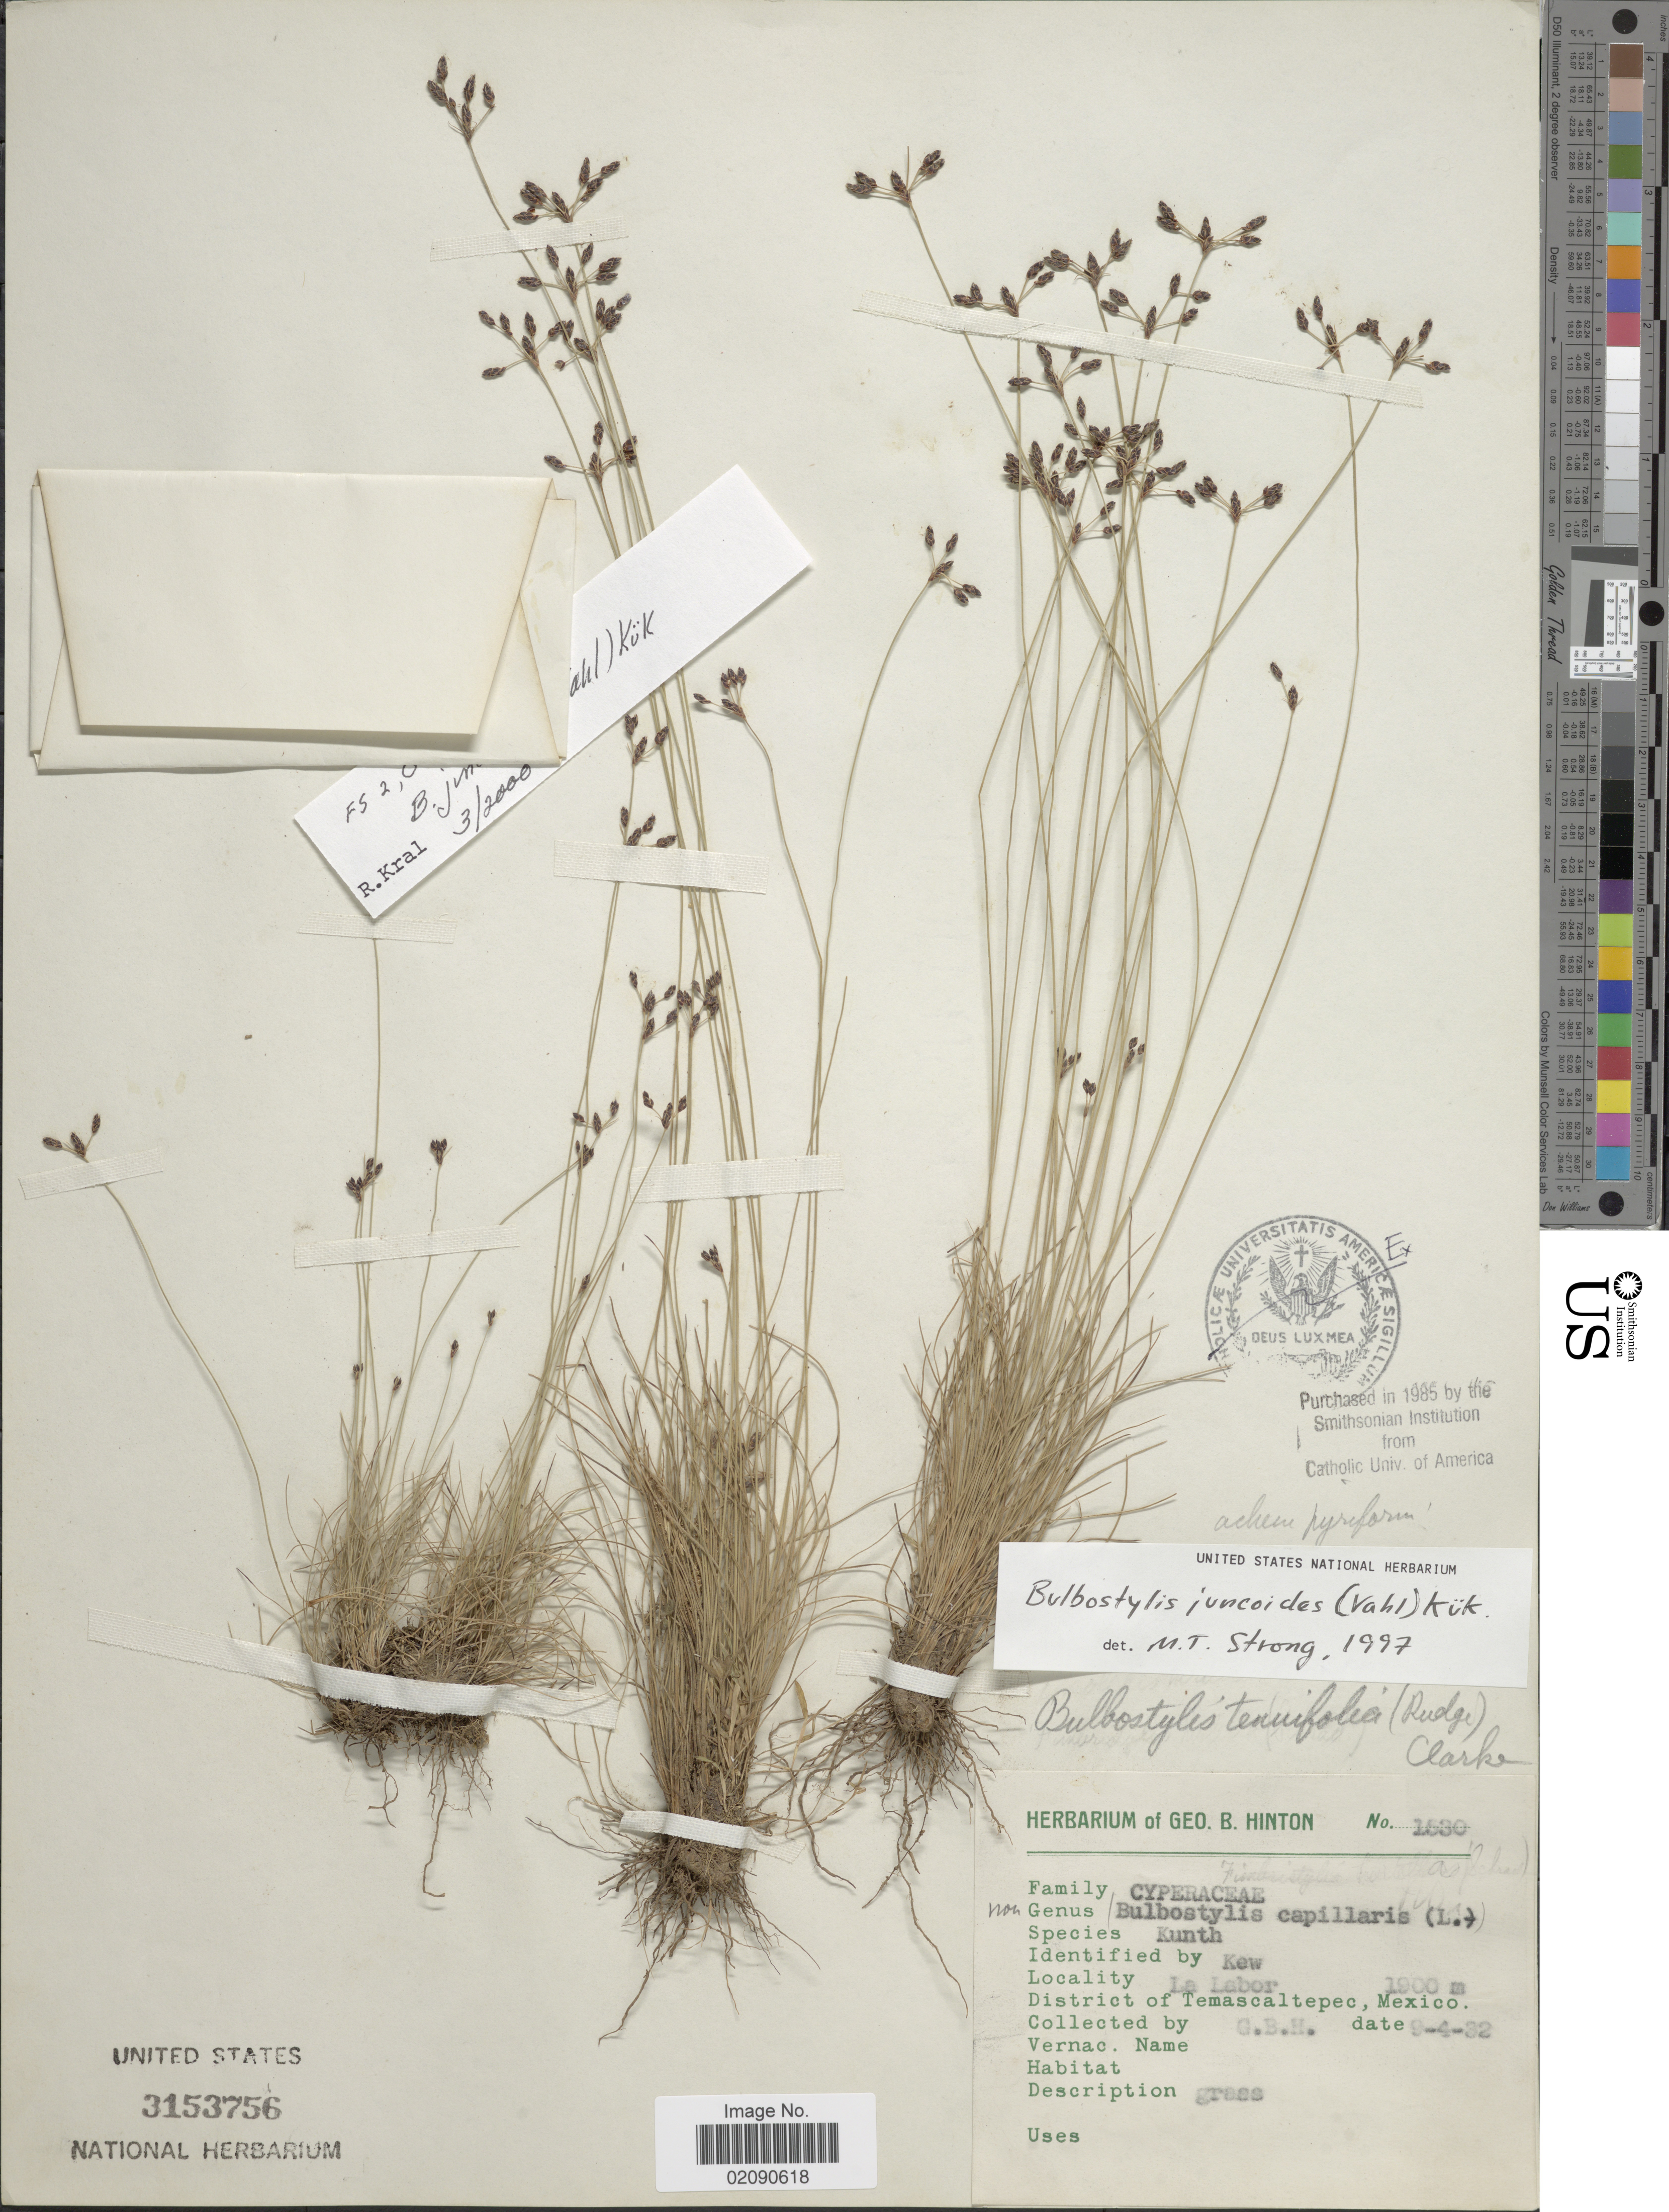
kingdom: Plantae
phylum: Tracheophyta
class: Liliopsida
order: Poales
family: Cyperaceae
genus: Bulbostylis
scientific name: Bulbostylis juncoides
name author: (Vahl) Kük. ex Herter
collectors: G. B. Hinton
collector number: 1530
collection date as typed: Transcribed d/m/y: 4/9/32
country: Mexico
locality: La Labor. District of Temascaltepec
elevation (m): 1900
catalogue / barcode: US 3153756